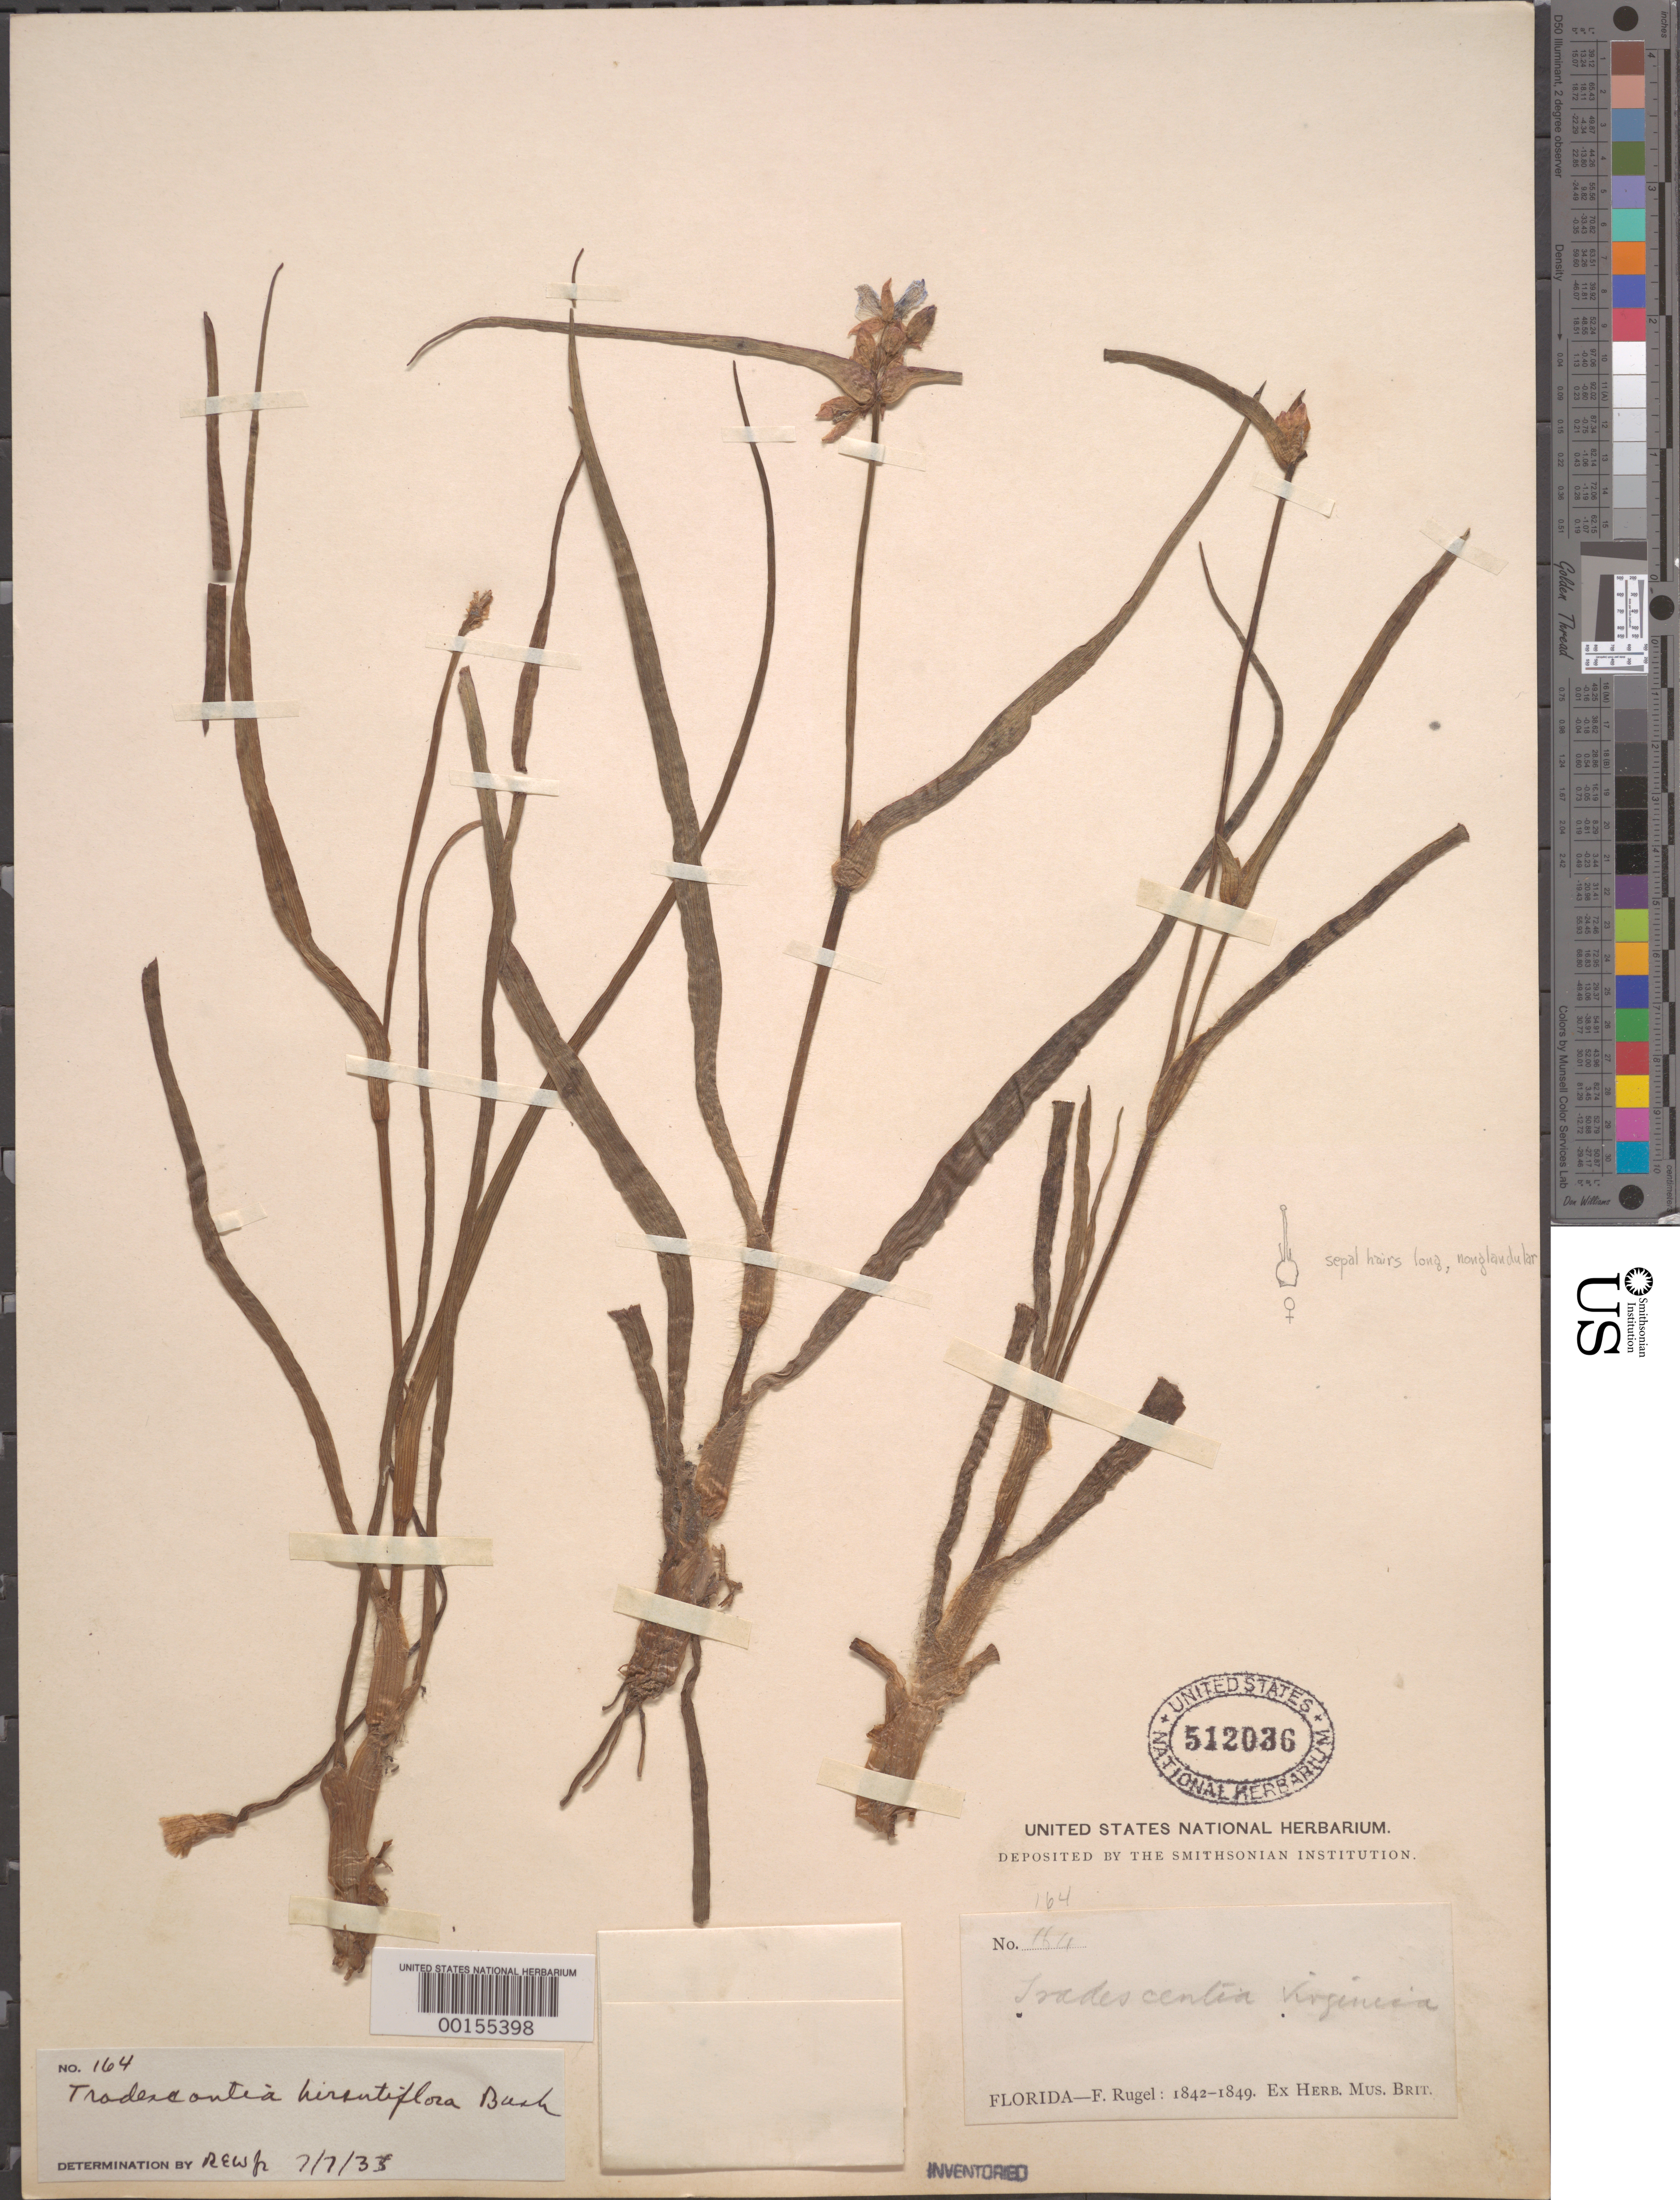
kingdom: Plantae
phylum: Tracheophyta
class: Liliopsida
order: Commelinales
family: Commelinaceae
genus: Tradescantia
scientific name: Tradescantia hirsutiflora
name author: Bush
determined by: Woodward, R. E.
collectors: F. Rugel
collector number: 164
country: United States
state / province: Florida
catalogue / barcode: US 512036